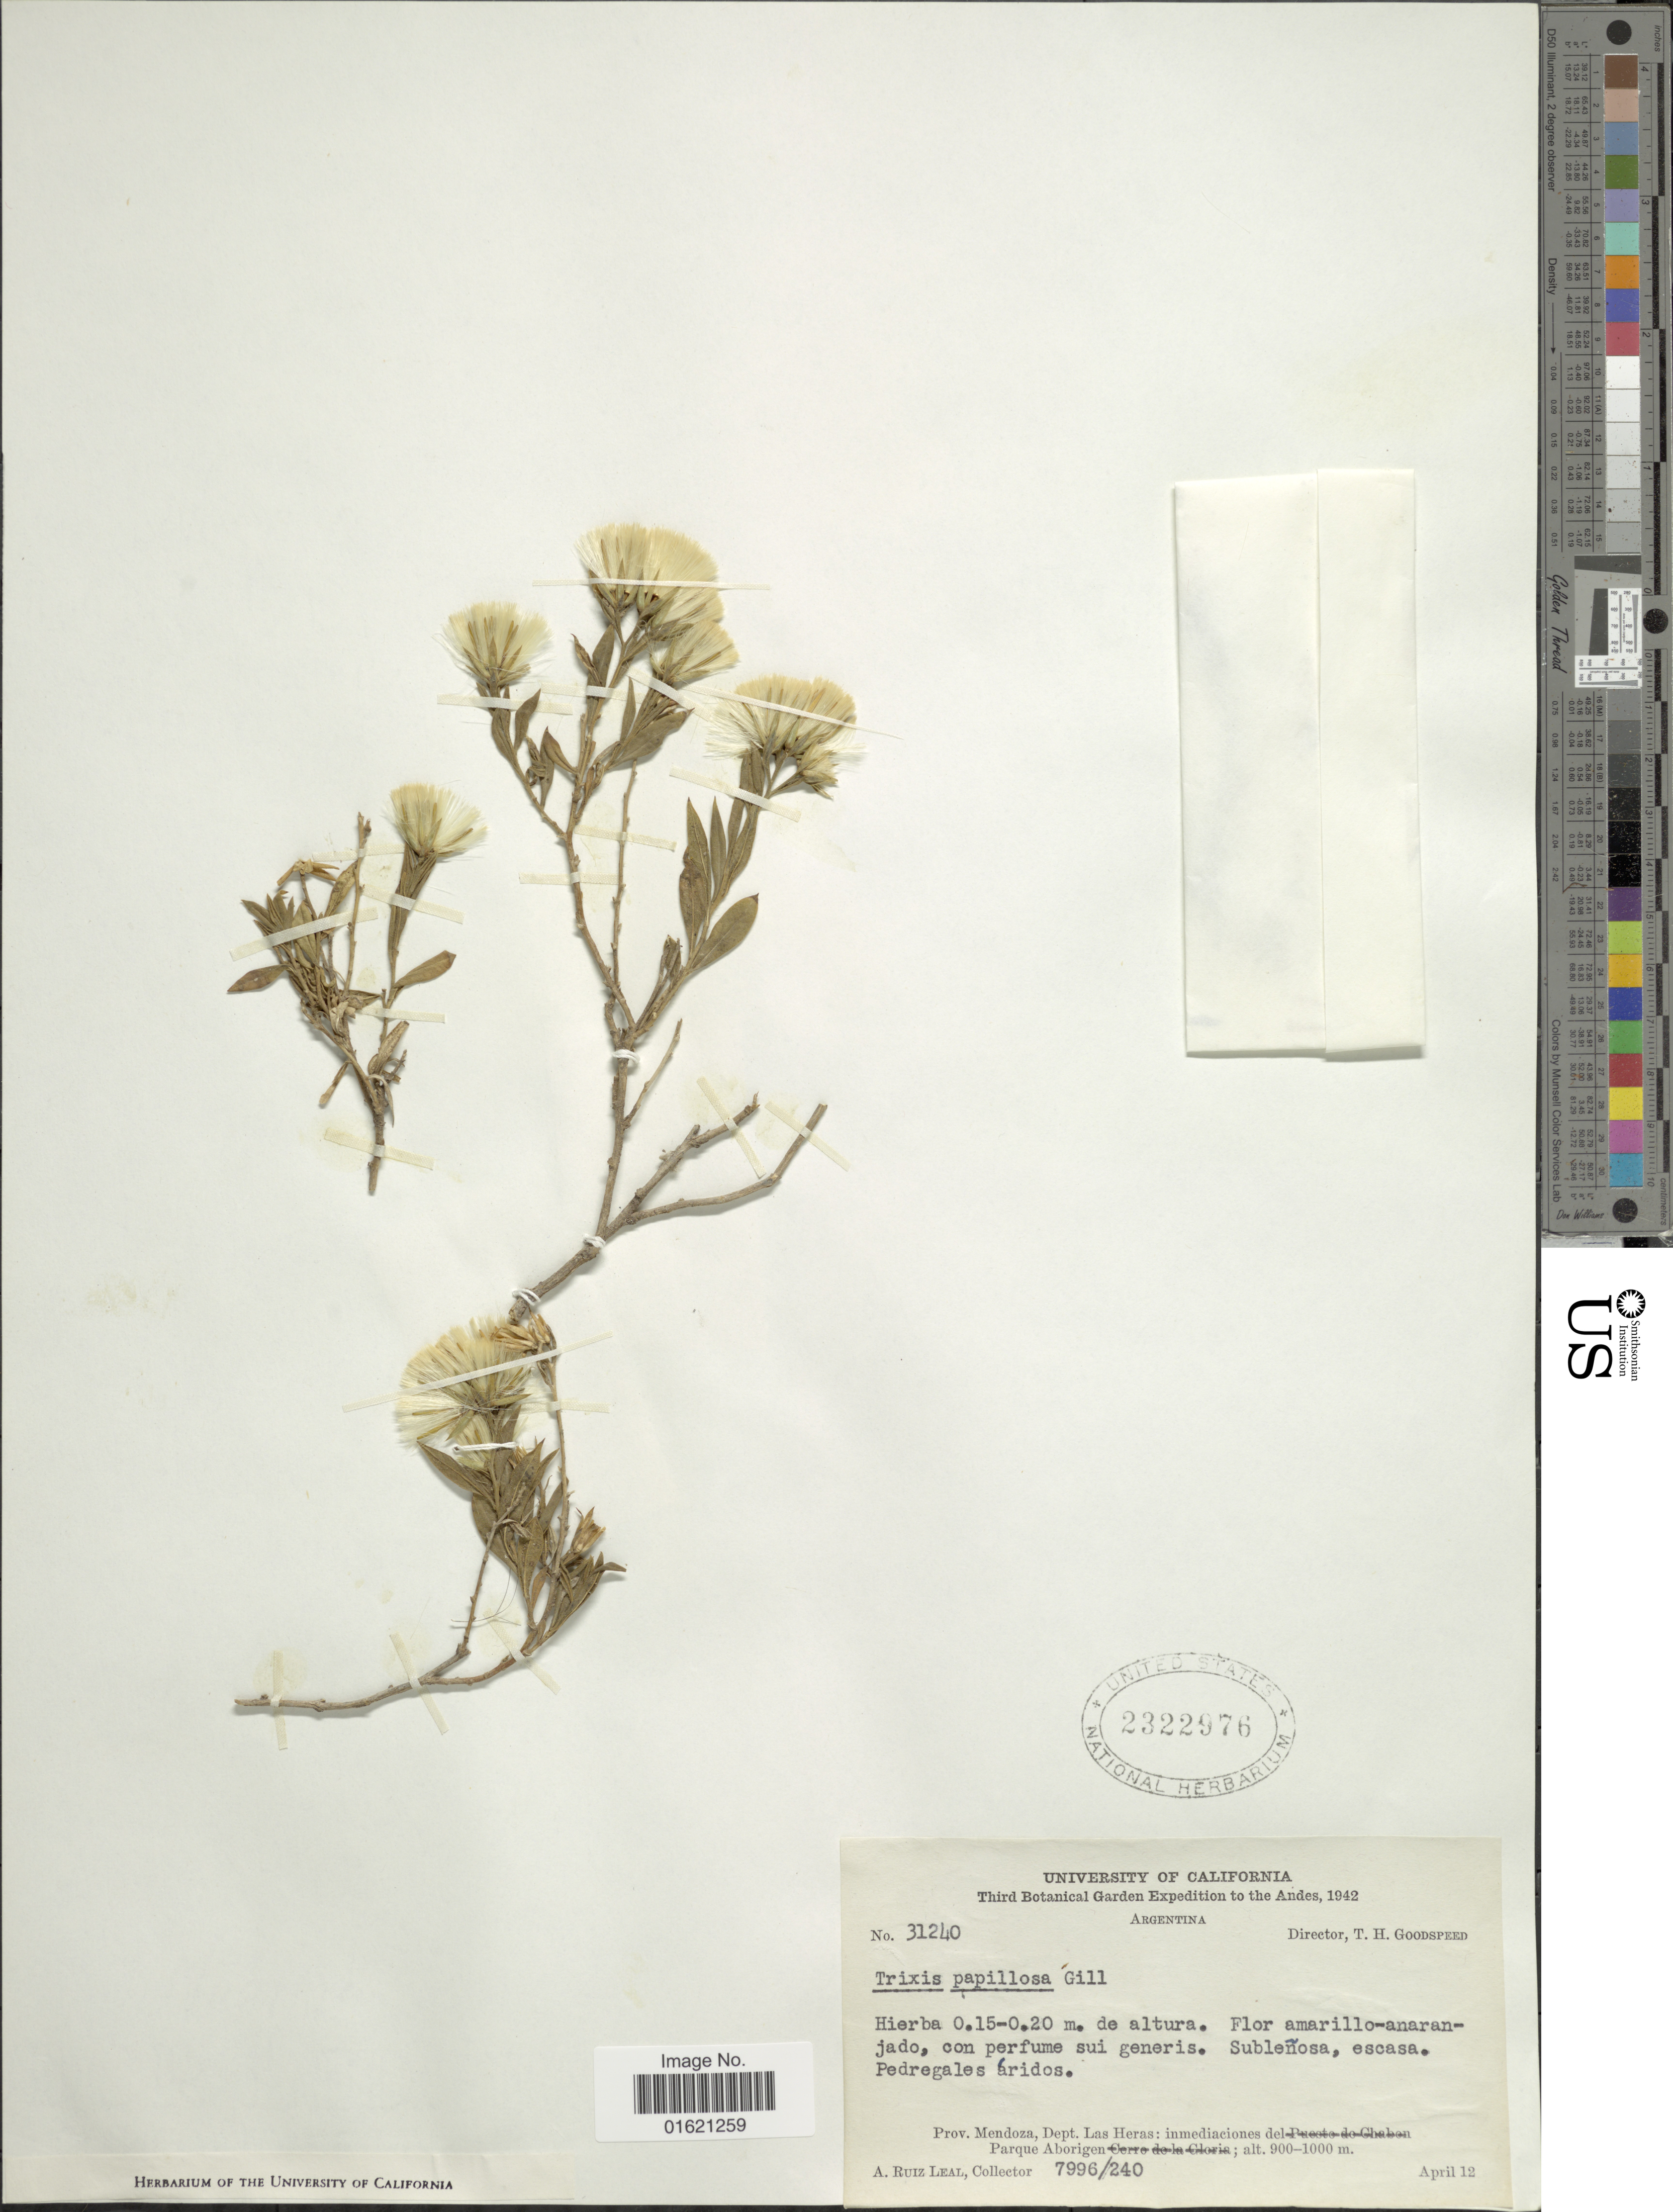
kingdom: Plantae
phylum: Tracheophyta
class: Magnoliopsida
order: Asterales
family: Asteraceae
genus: Trixis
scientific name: Trixis cacalioides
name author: (Kunth) D. Don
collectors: A. R. Leal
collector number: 7996/240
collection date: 1942-04-12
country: Argentina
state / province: Mendoza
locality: Prov. Mendoza, Dept, las Heras: inmediaciones del Parque Aborigen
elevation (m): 900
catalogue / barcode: US 2322976